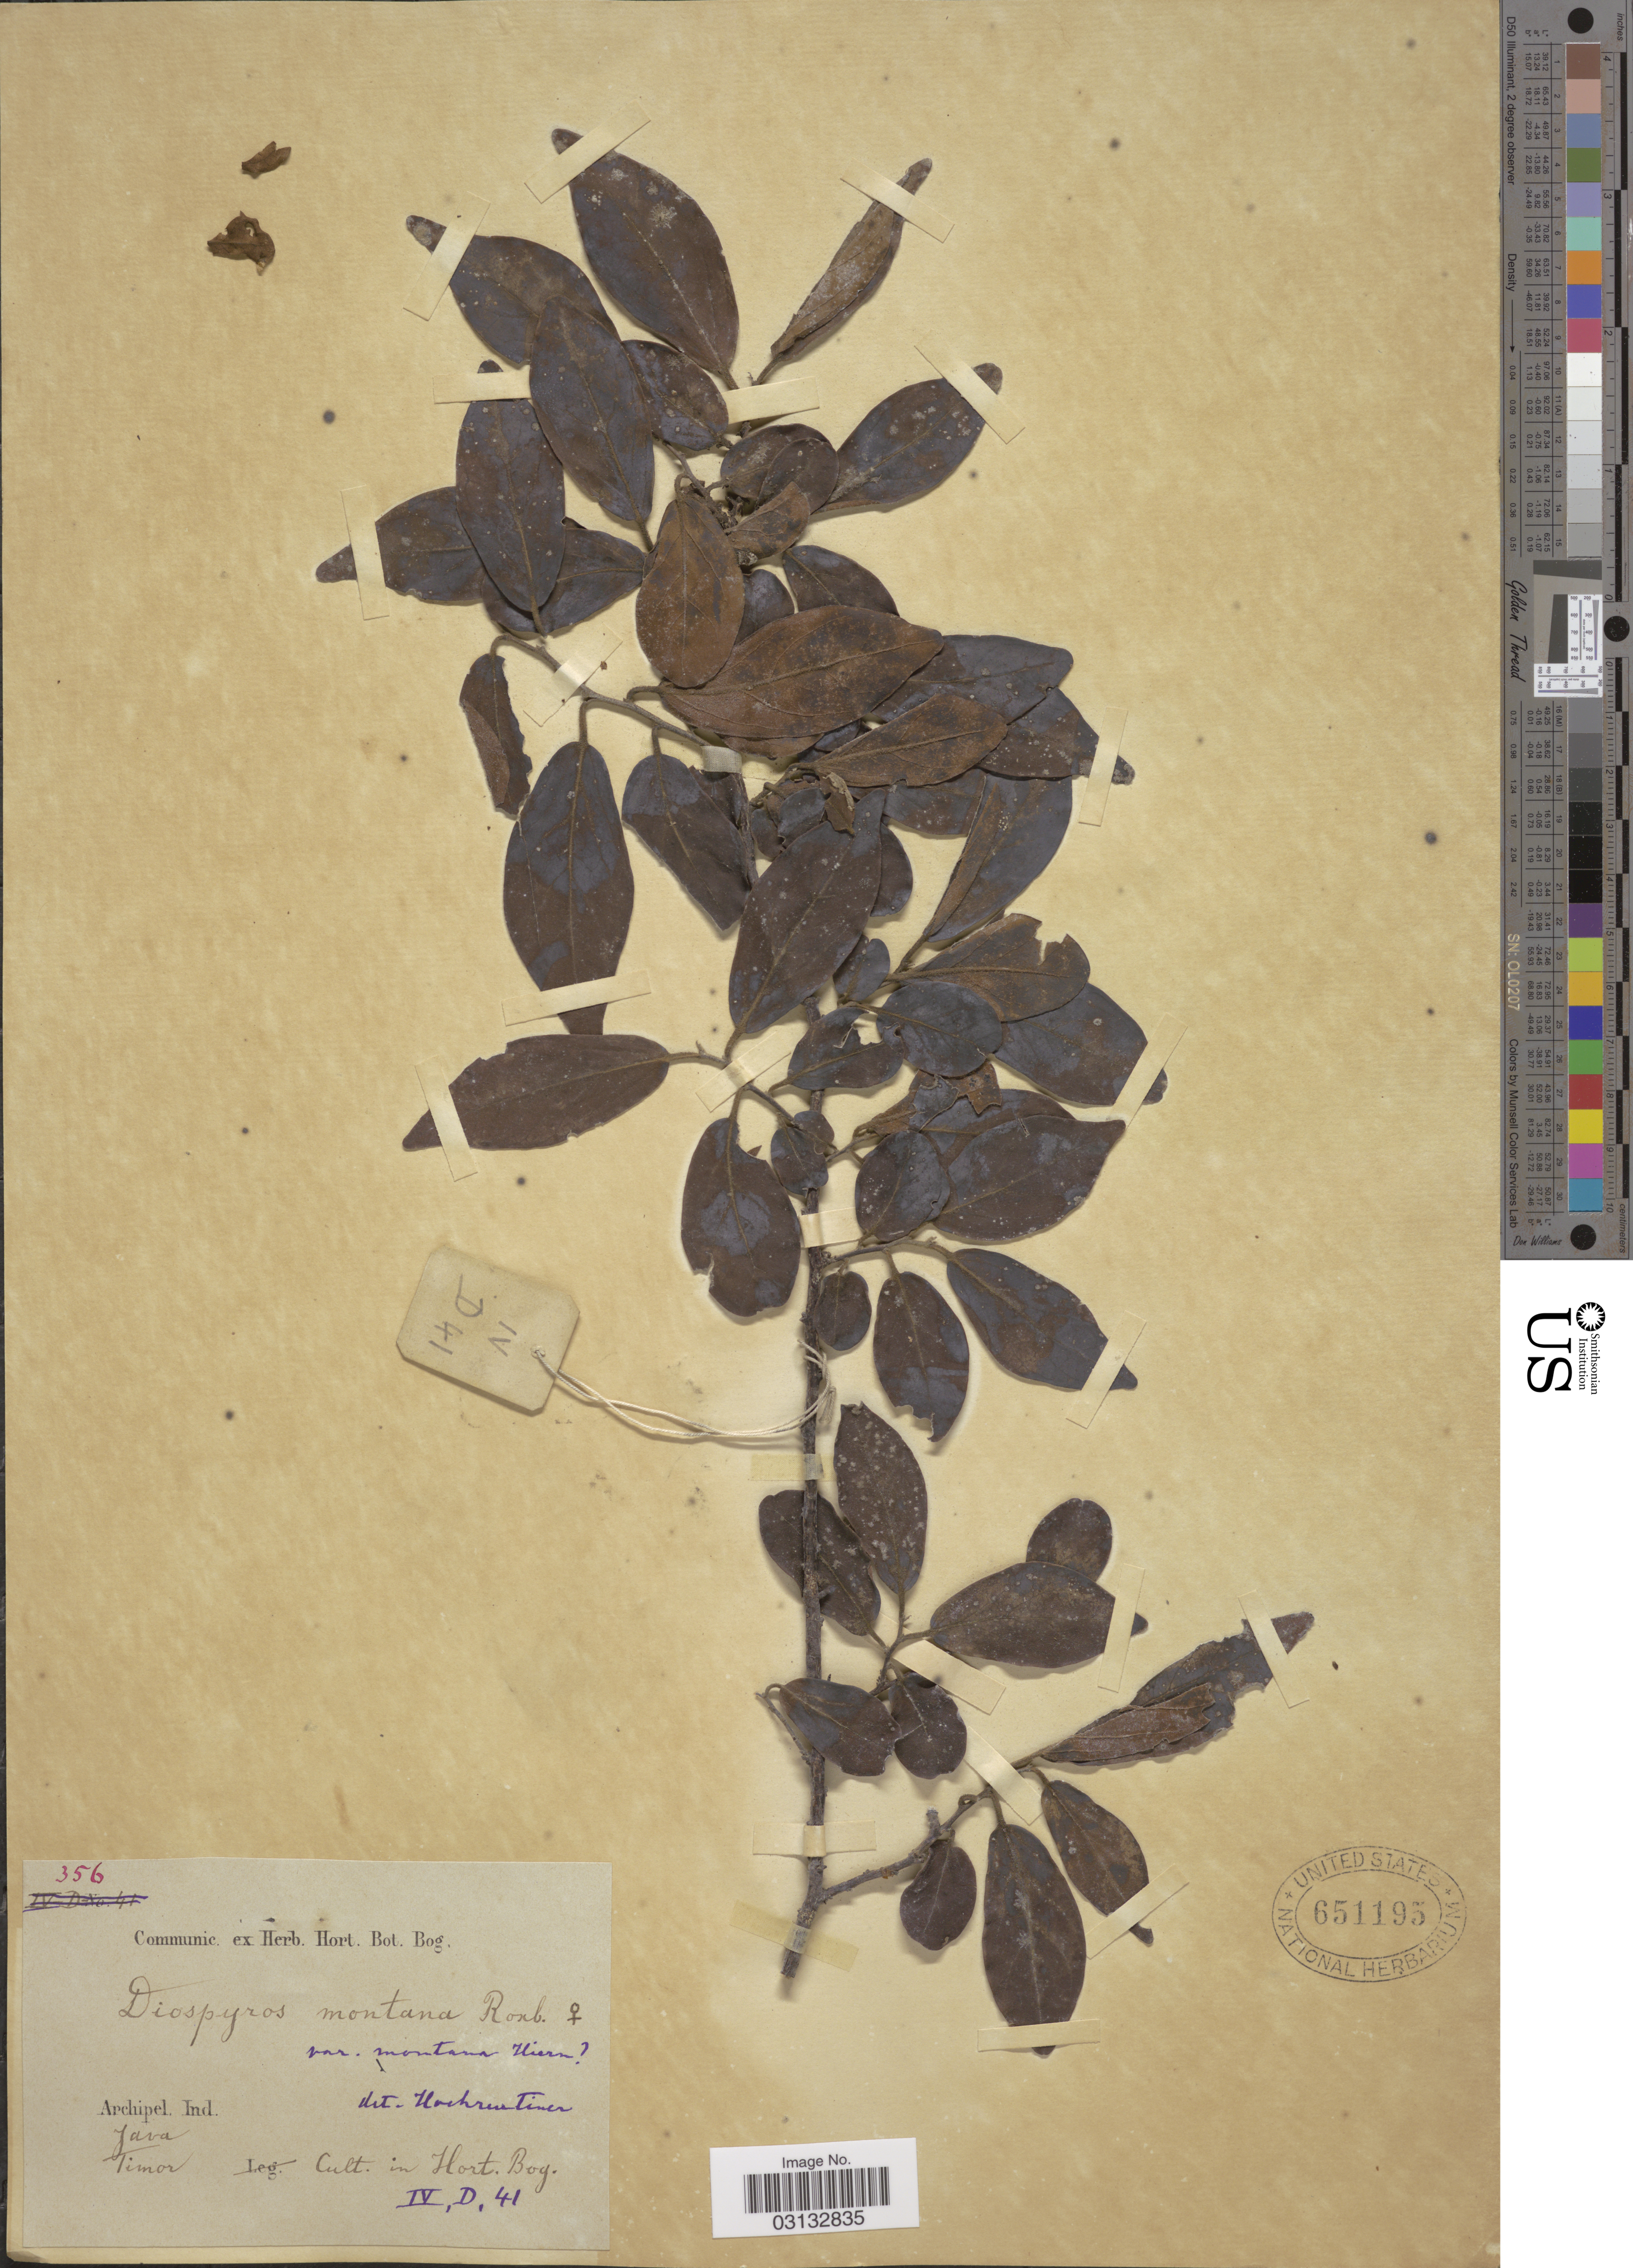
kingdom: Plantae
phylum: Tracheophyta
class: Magnoliopsida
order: Ericales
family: Ebenaceae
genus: Diospyros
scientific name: Diospyros montana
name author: Roxb.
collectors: Hort. Bot. Bog.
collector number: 356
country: Indonesia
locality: Archipel. Ind. Java, Timor. Cult. in Hort. Bog. IV,D,41.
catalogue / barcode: US 651195